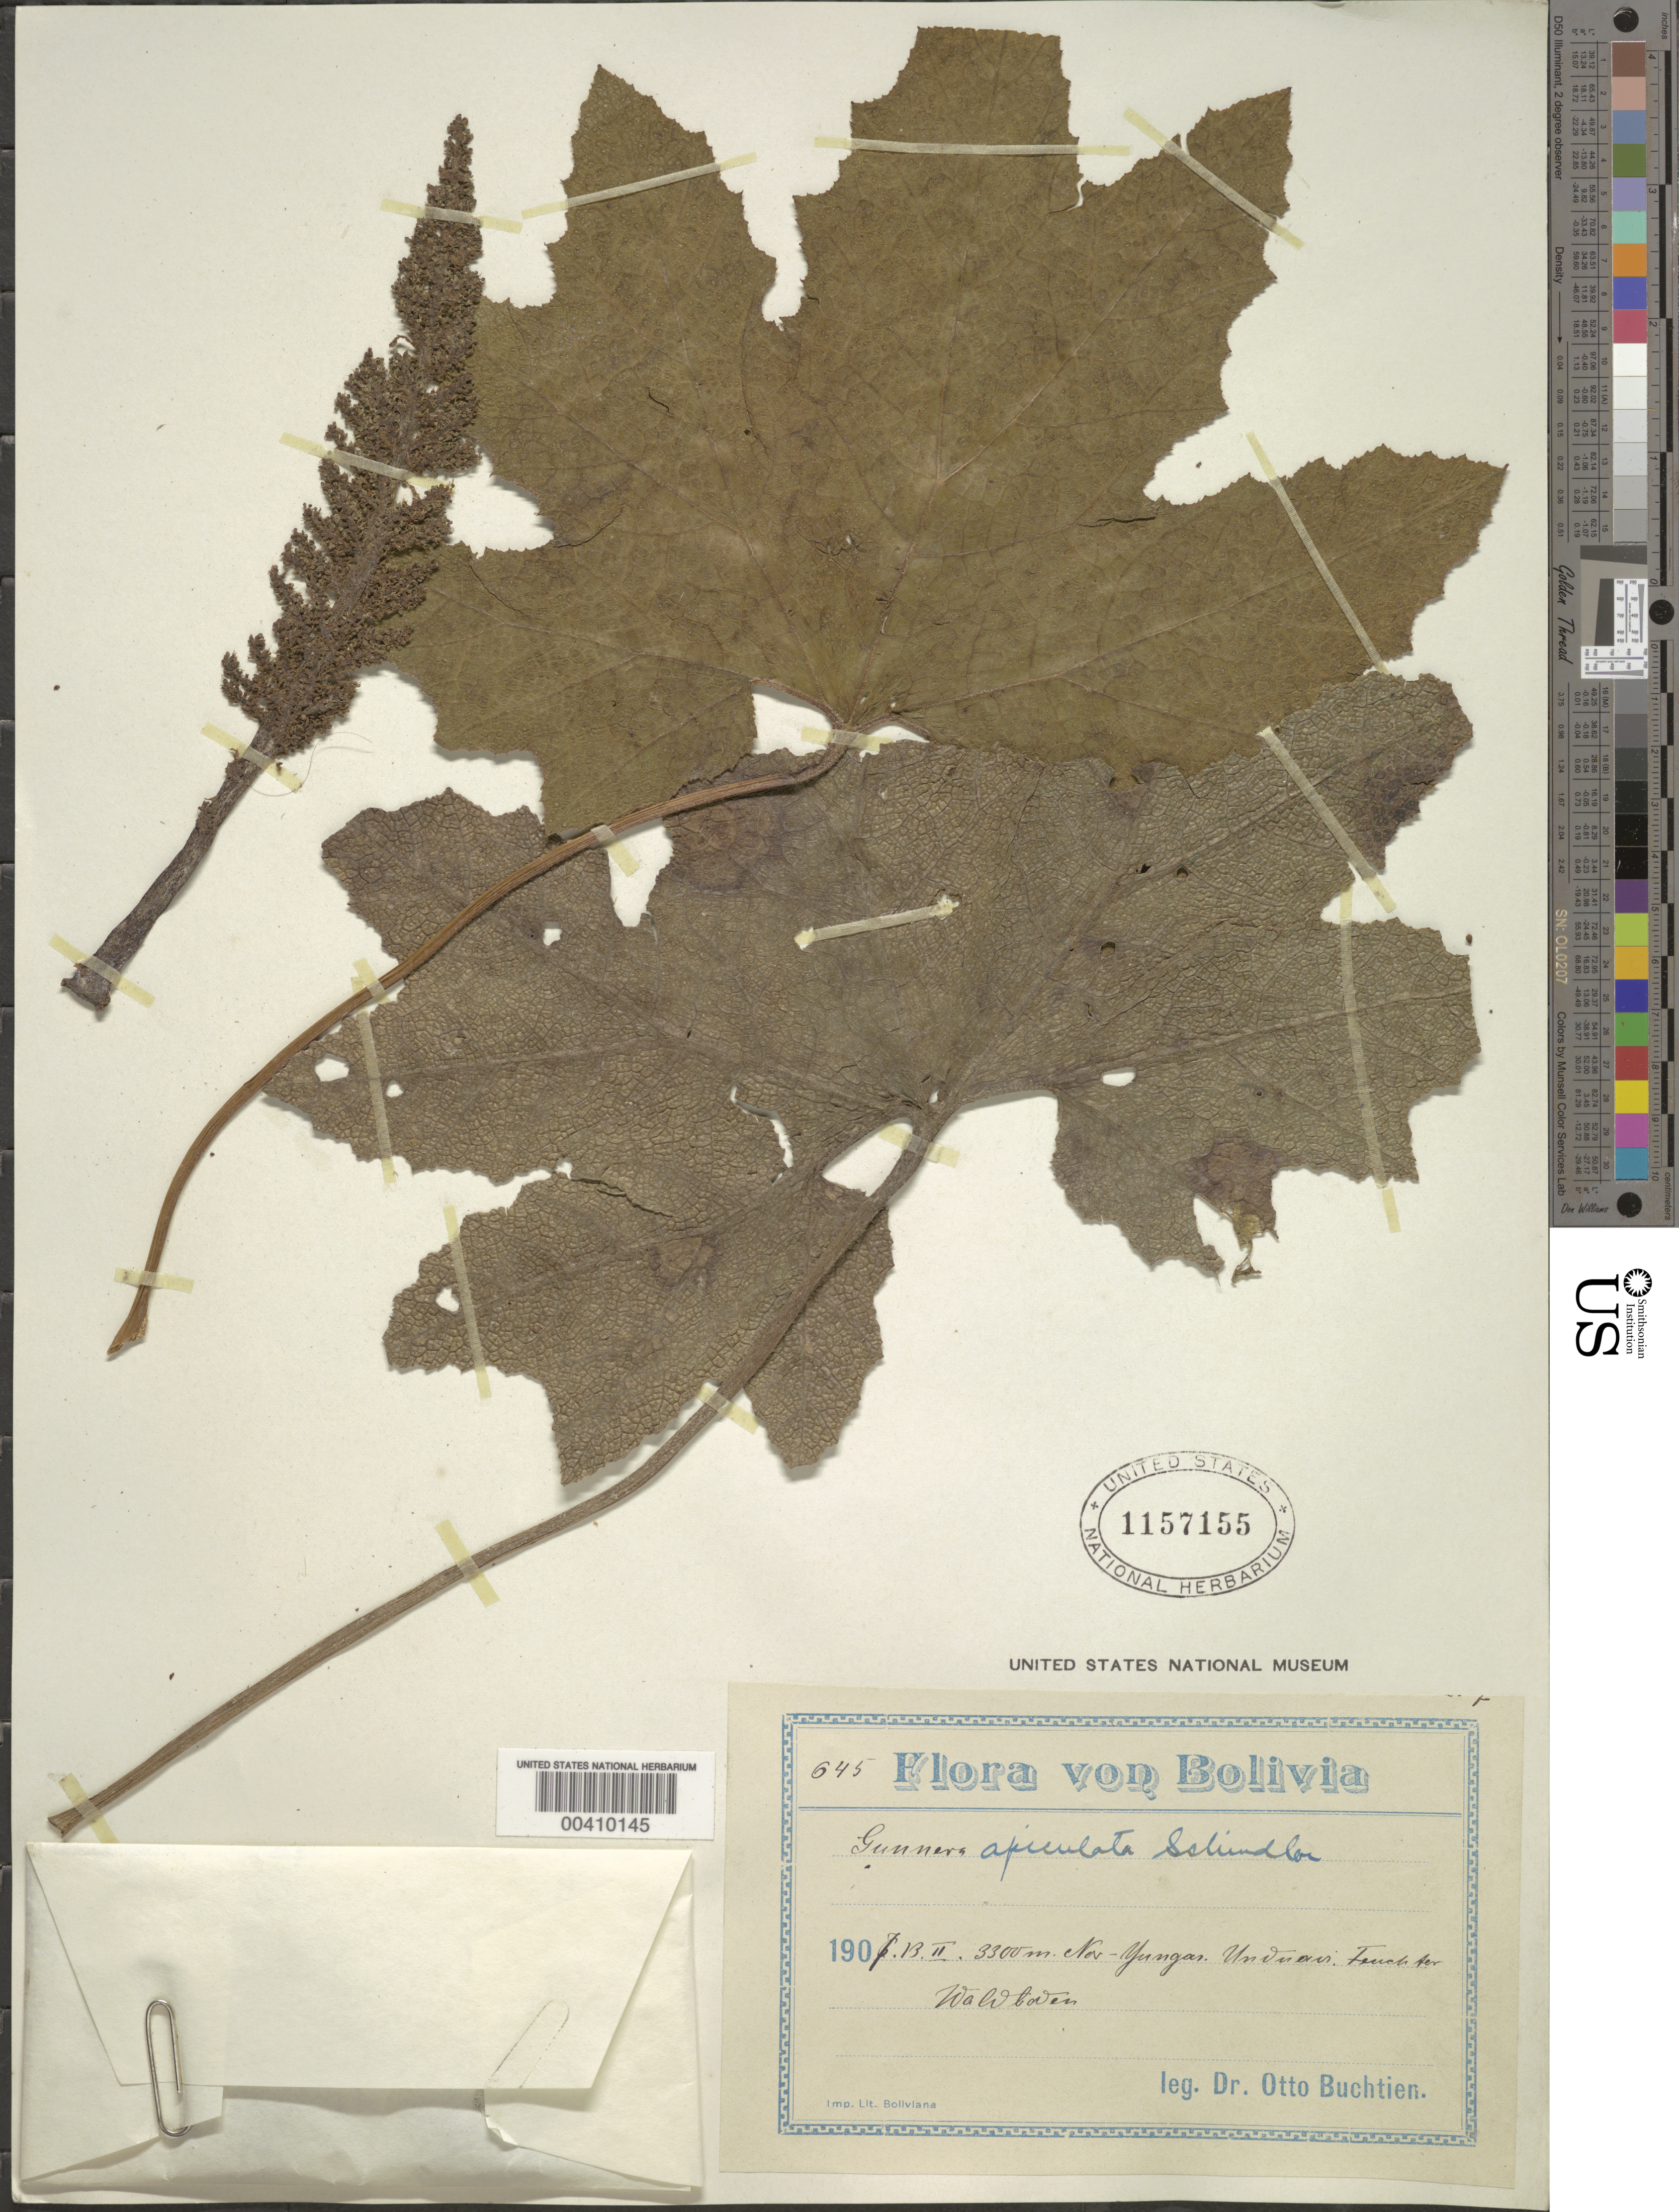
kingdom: Plantae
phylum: Tracheophyta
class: Magnoliopsida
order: Gunnerales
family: Gunneraceae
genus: Gunnera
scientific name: Gunnera apiculata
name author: Schindl.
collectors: O. Buchtien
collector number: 645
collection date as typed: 13 Feb 1907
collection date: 1907-02-13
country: Bolivia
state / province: La Paz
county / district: Nor Yungas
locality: Unduavi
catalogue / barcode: US 1157155